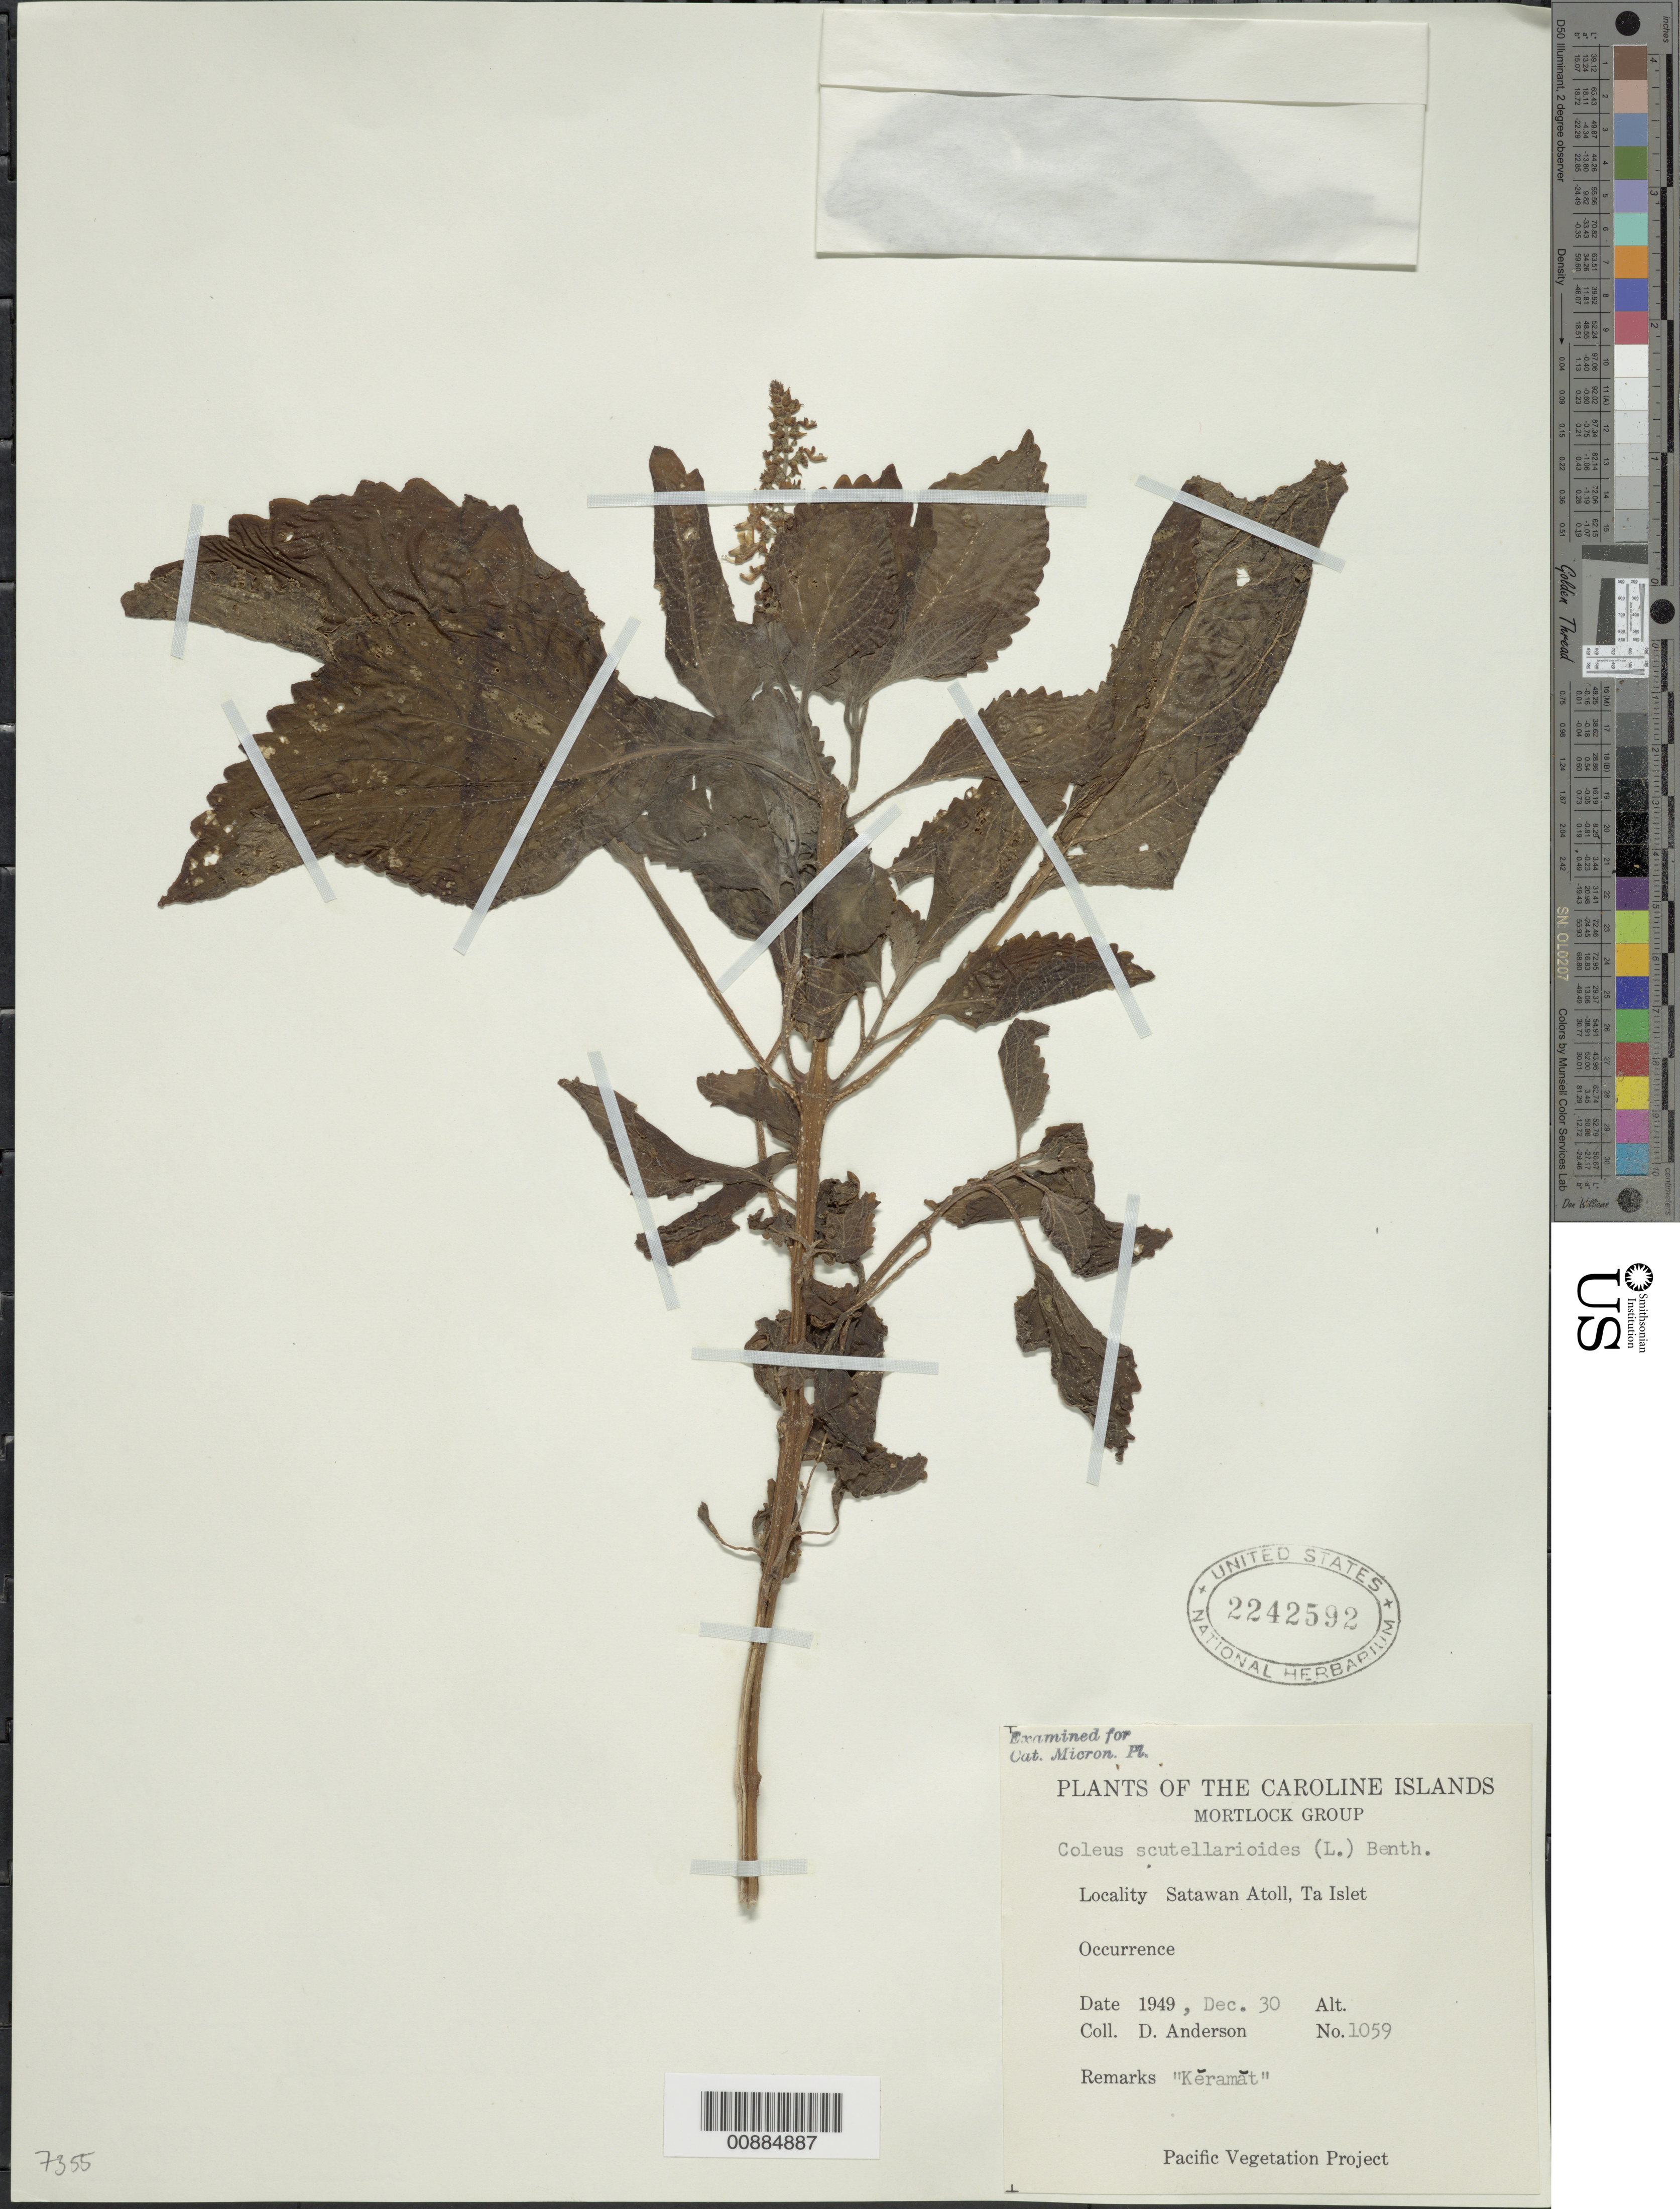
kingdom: Plantae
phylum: Tracheophyta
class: Magnoliopsida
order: Lamiales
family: Lamiaceae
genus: Coleus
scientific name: Coleus scutellarioides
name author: (L.) Benth.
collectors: D. Anderson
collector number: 1059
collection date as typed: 30 Dec 1949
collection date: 1949-12-30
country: Micronesia, Federated States of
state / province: Truk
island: Satawan Atoll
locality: Ta Islet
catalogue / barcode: US 2242592